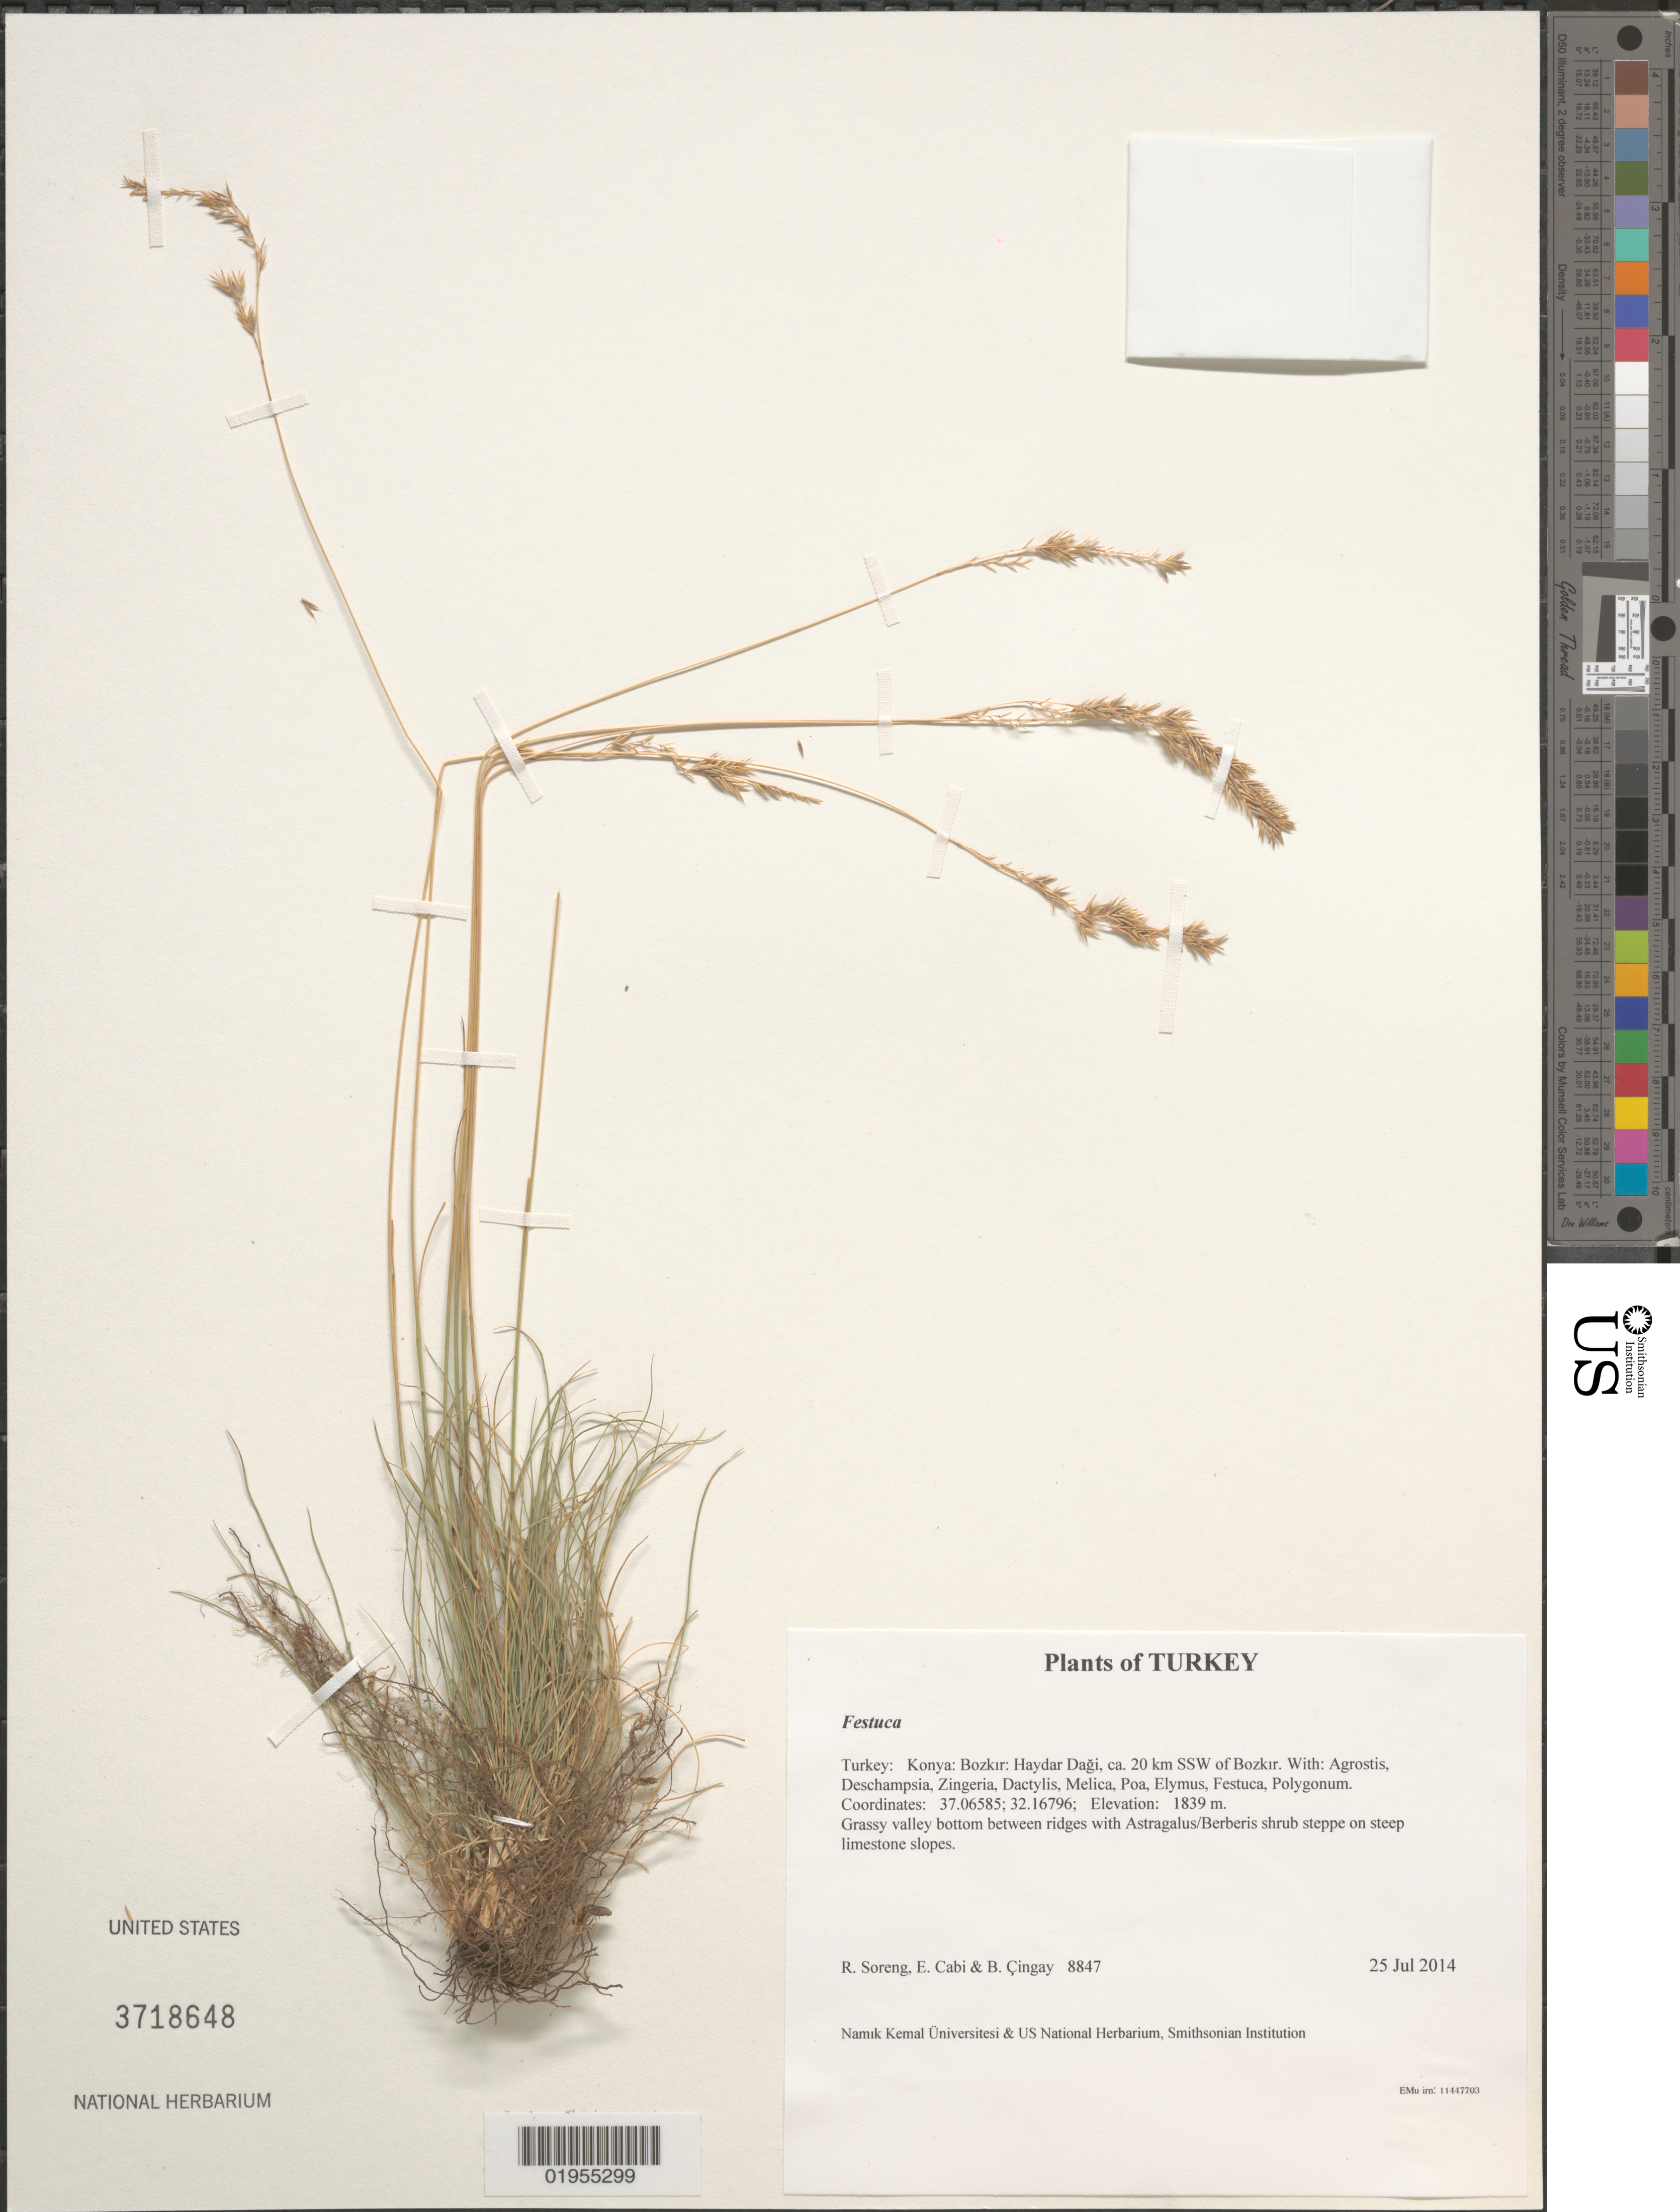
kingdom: Plantae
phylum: Tracheophyta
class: Liliopsida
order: Poales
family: Poaceae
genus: Festuca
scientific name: Festuca sp.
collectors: R. J. Soreng, E. Cabi & B. Çıngay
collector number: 8847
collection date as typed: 25 Jul 2014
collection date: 2014-07-25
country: Turkey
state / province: Konya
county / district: Bozkir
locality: Haydar Dagi, ca. 20 km SSW of Bozkir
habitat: Grassy valley bottom between ridges with Astragalus/Berberis shrub steppe on steep limestone slopes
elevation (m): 1839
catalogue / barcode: US 3718648